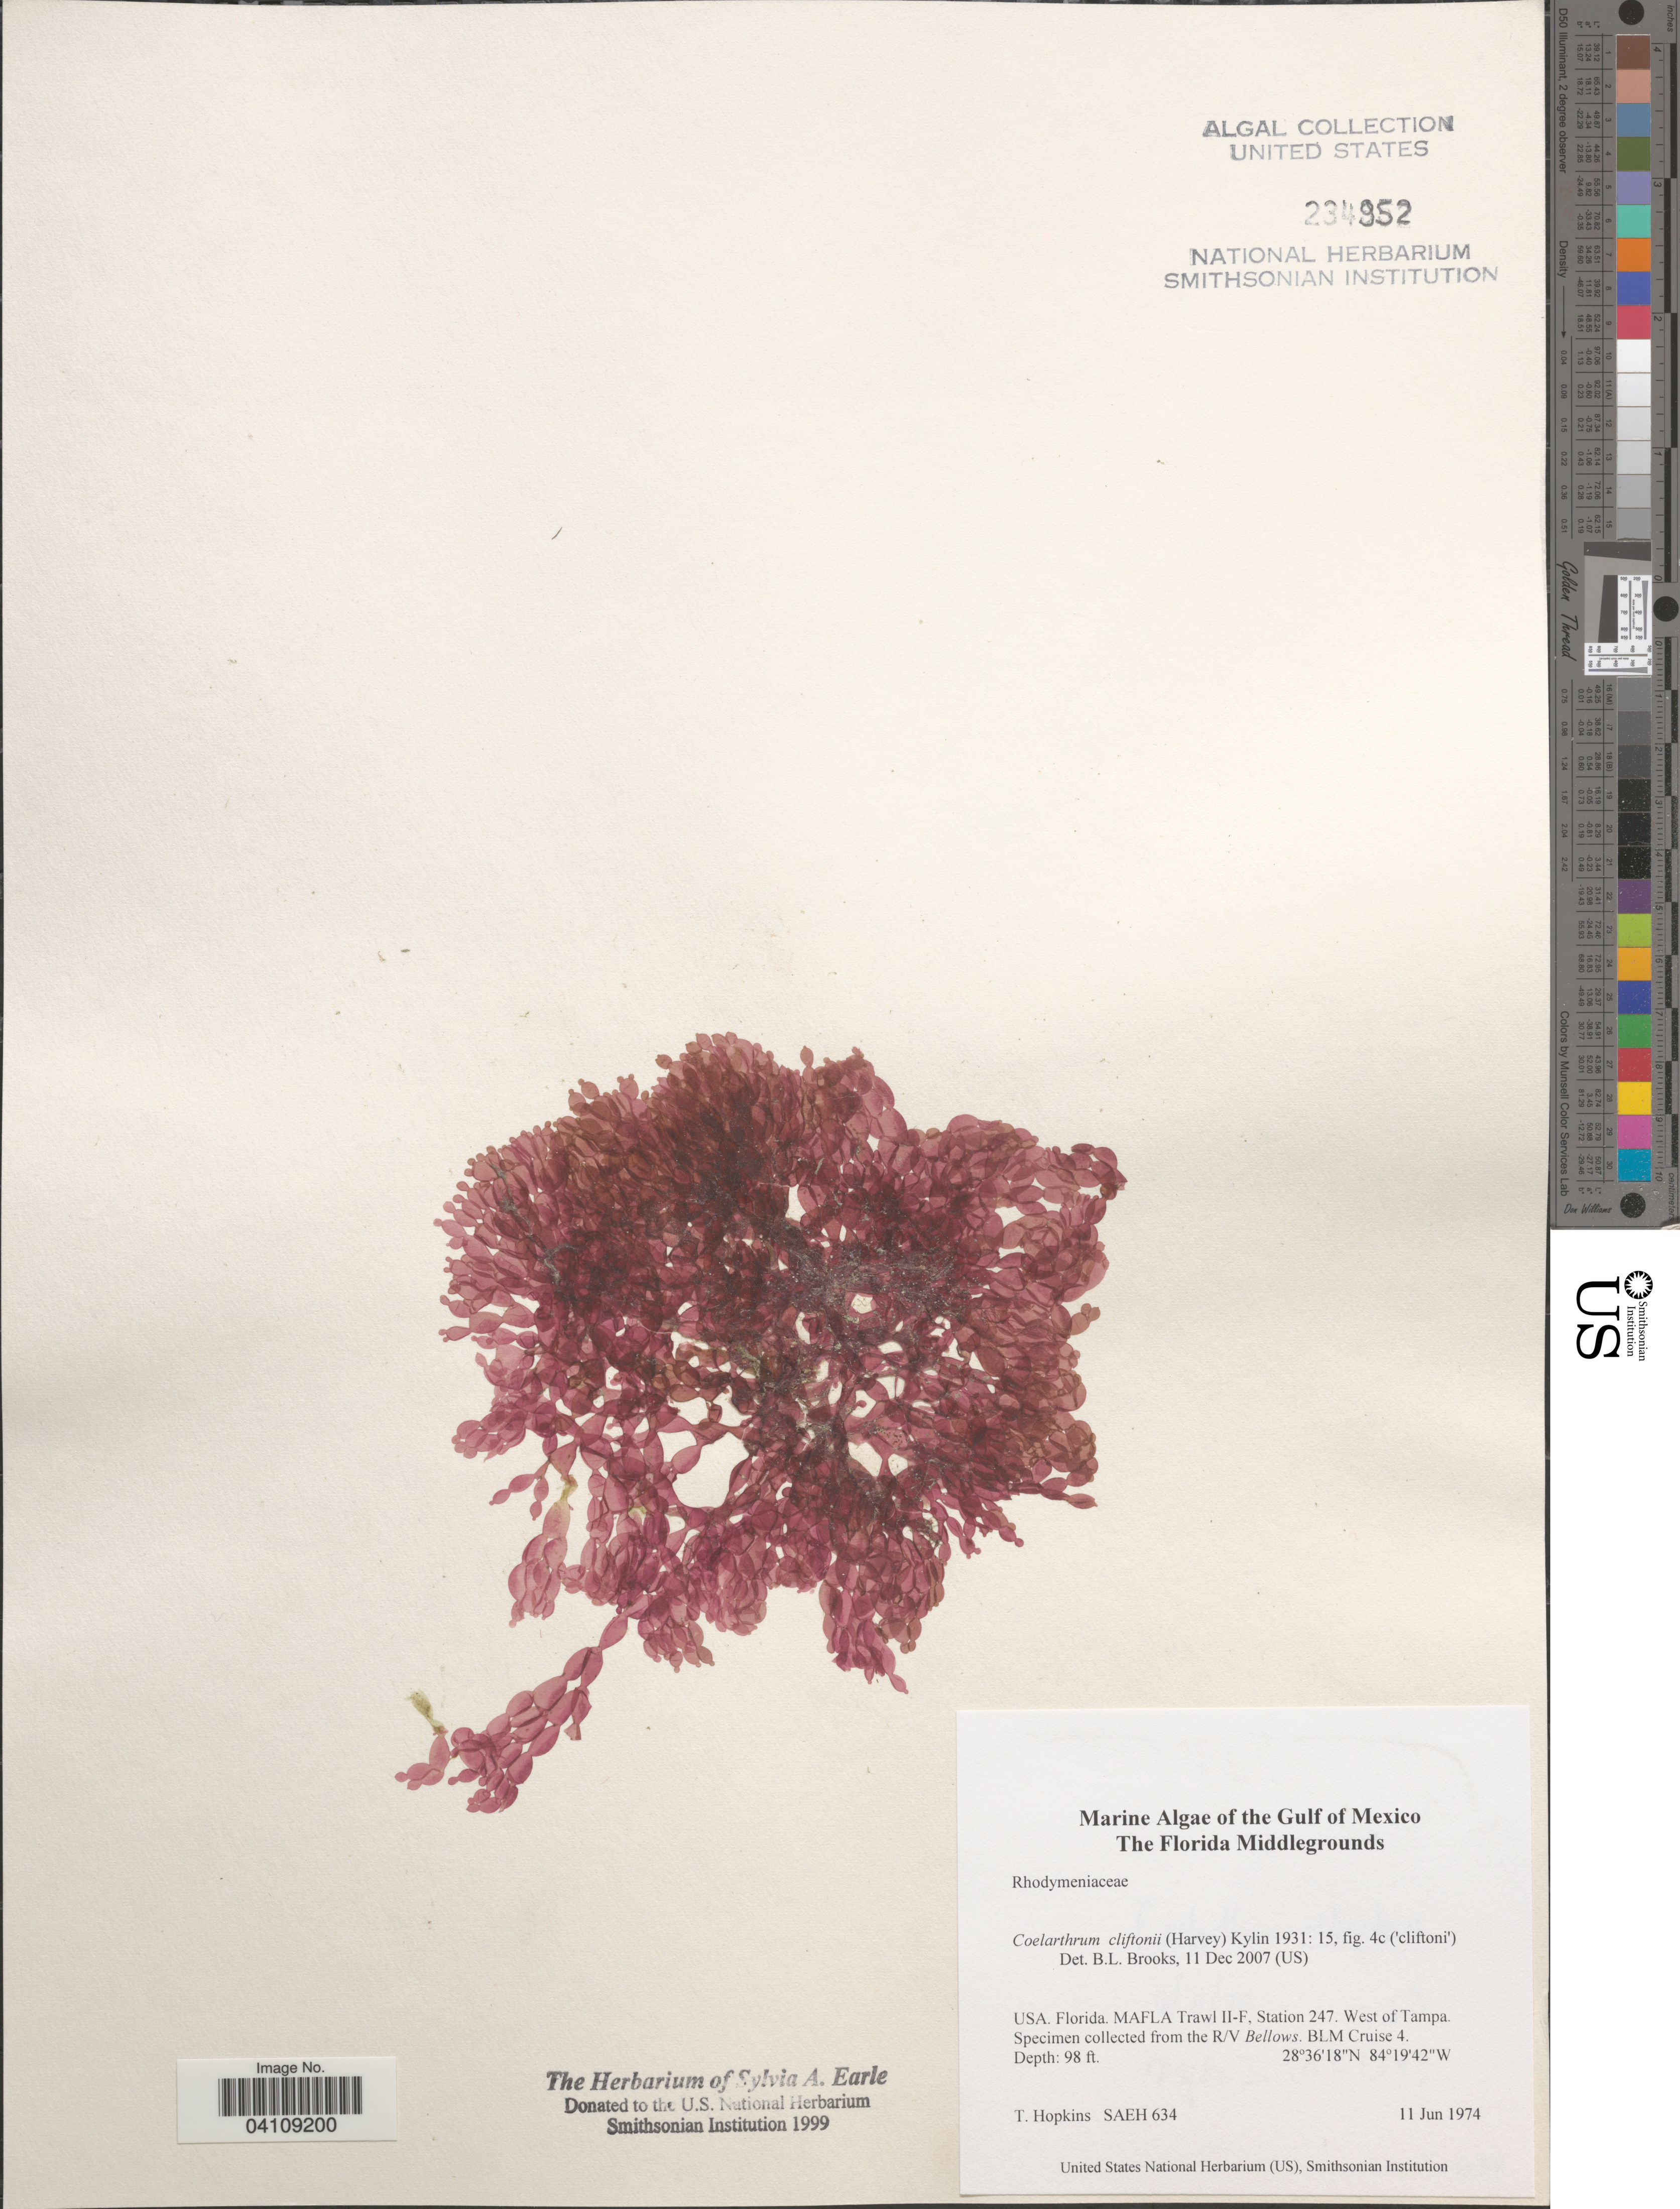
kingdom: Plantae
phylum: Rhodophyta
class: Florideophyceae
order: Rhodymeniales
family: Rhodymeniaceae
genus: Coelarthrum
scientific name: Coelarthrum cliftonii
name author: (Harv.) Kylin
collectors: T. Hopkins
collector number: SAEH 634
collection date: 1974-06-11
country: United States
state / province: Florida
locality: Gulf of Mexico. The Florida Middlegrounds. Florida. MAFLA Trawl II-F, Station 247. West of Tampa. From the R/V Bellows. BLM Cruise 4.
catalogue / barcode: US 234952